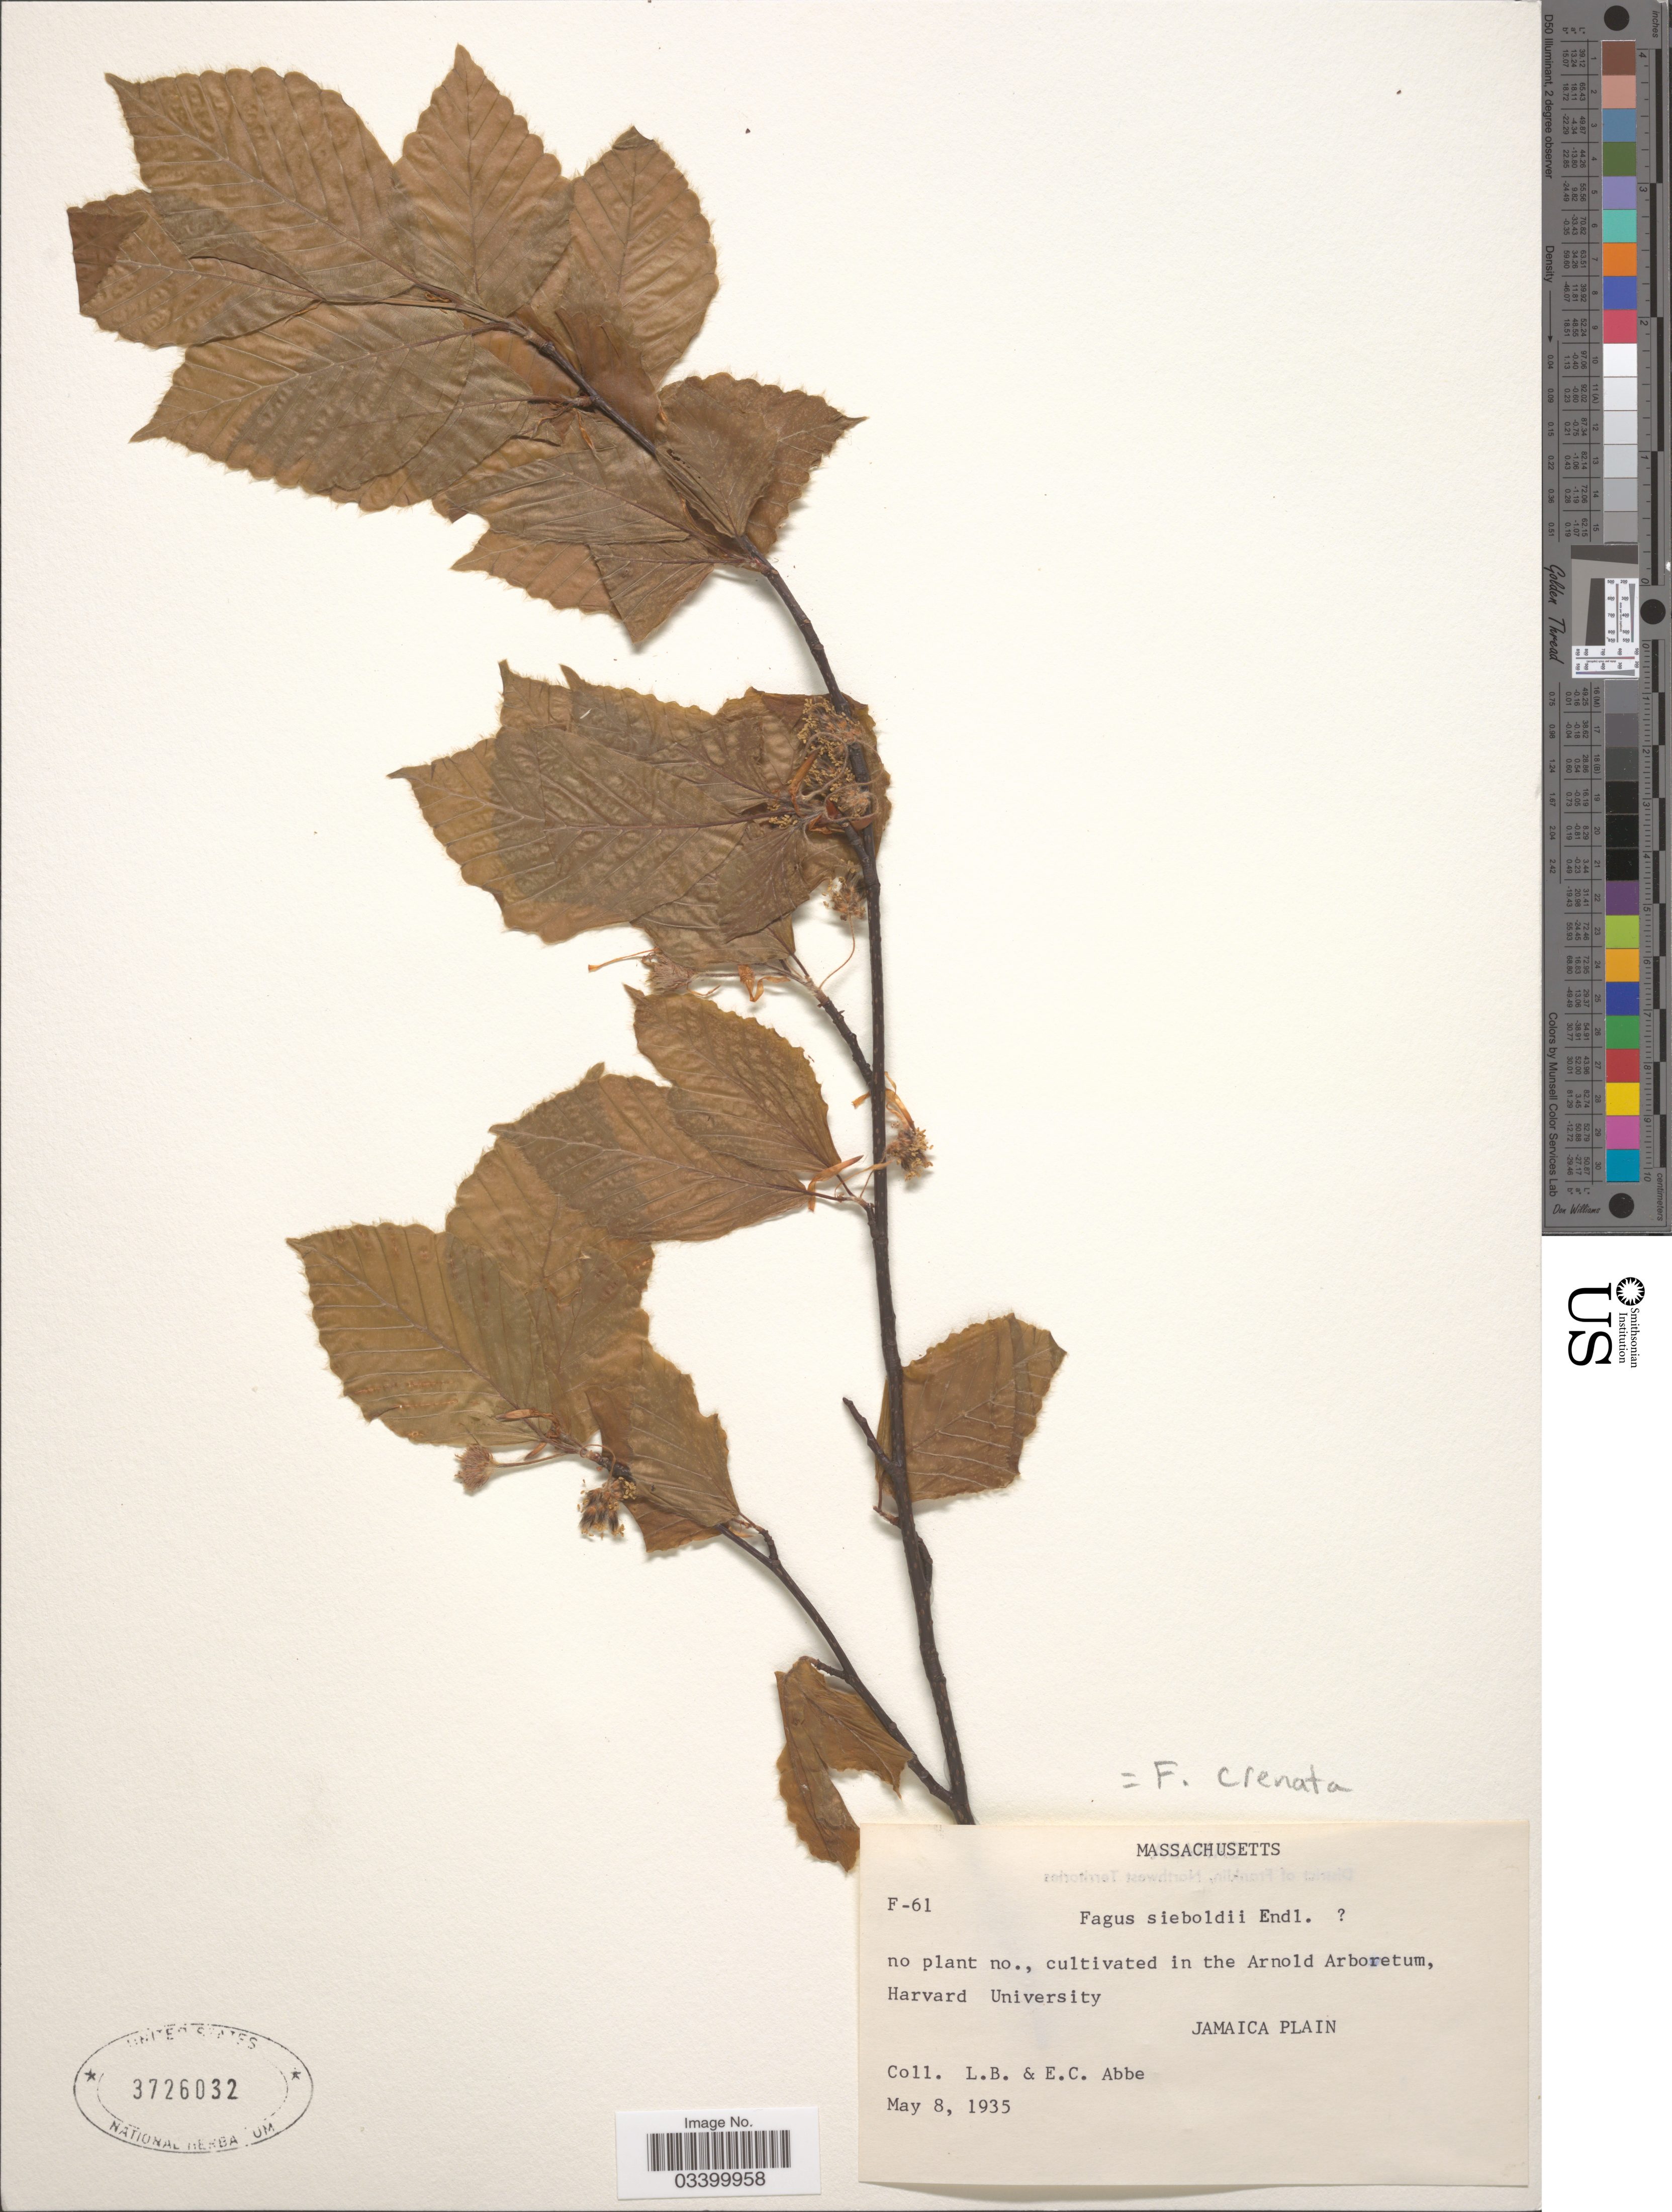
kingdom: Plantae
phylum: Tracheophyta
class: Magnoliopsida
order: Fagales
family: Fagaceae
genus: Fagus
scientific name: Fagus crenata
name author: Blume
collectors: L. B. Abbe & E. C. Abbe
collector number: F-61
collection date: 1935-05-08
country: United States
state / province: Massachusetts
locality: Cultivated in the Arnold Arboretum, Harvard University. Jamaica Plain.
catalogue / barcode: US 3726032